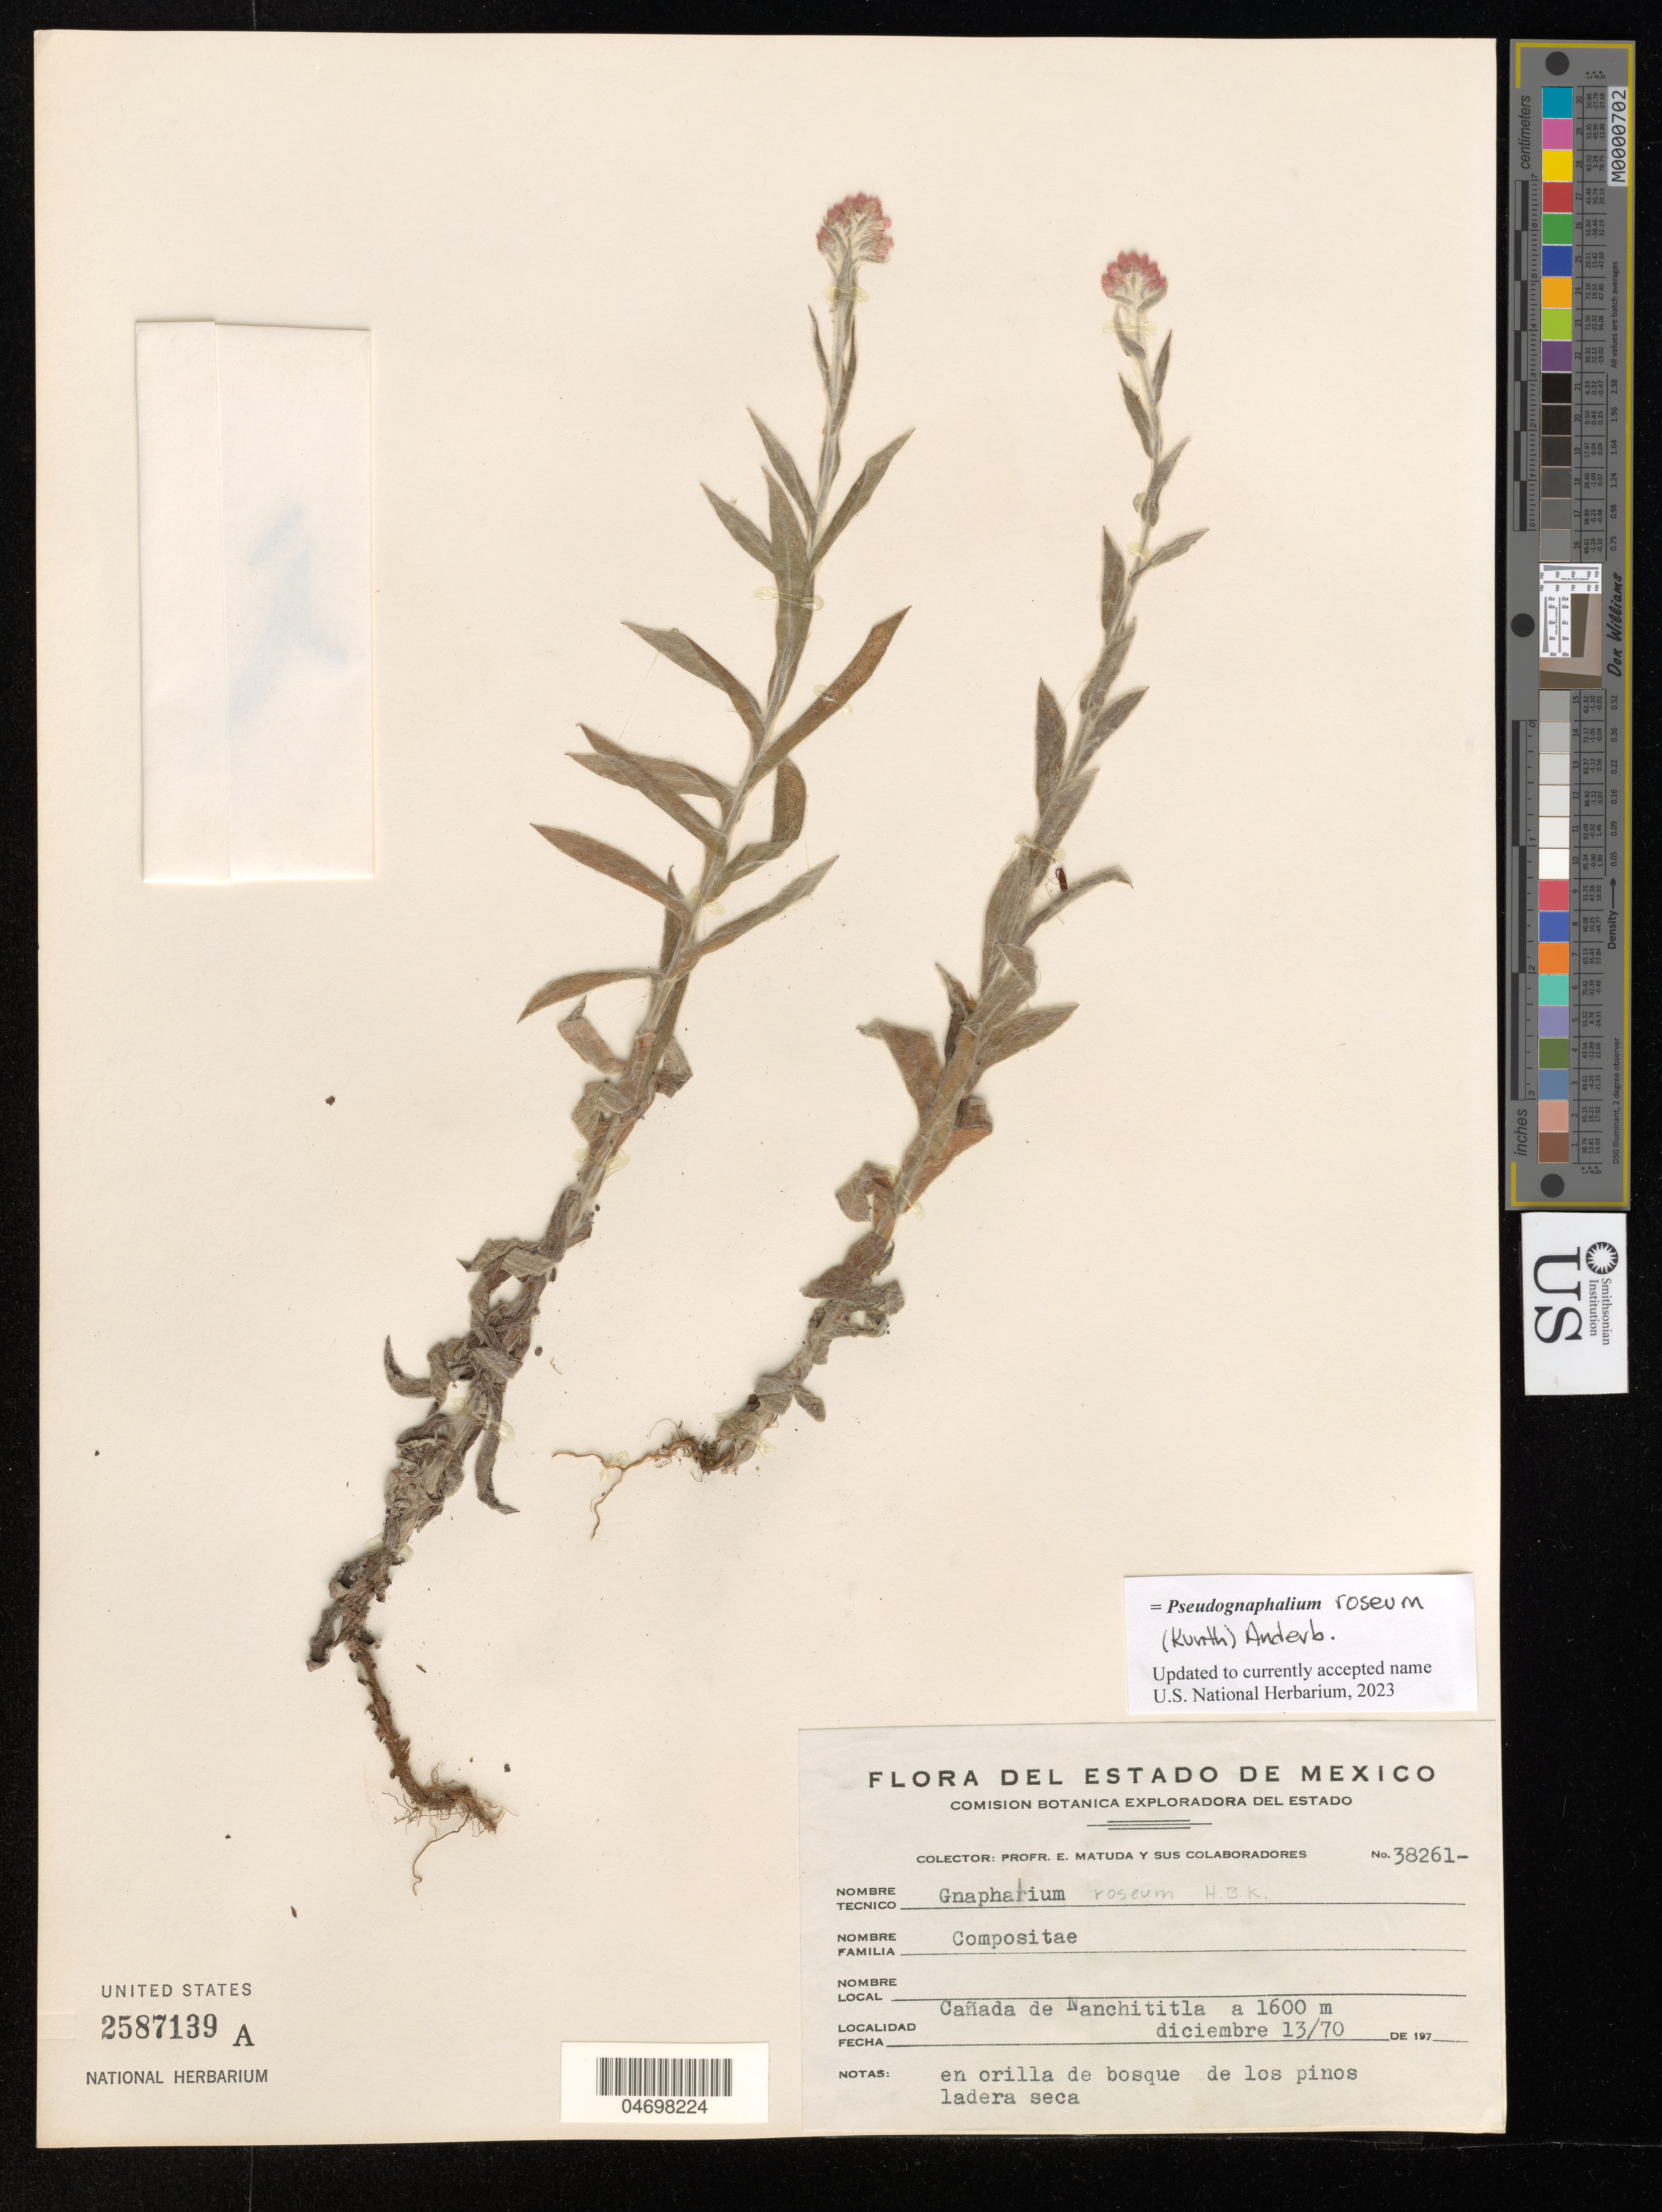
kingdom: Plantae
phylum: Tracheophyta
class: Magnoliopsida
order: Asterales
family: Asteraceae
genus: Pseudognaphalium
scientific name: Pseudognaphalium pacificum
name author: G.L. Nesom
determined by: Nesom, Guy L.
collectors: E. Matuda & et al.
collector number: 38261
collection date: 1970-12-13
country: Mexico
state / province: México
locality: Cañada de Nanchititla.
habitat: En orilla de bosque de los pinos ladera seca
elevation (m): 1600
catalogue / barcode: US 2587139A